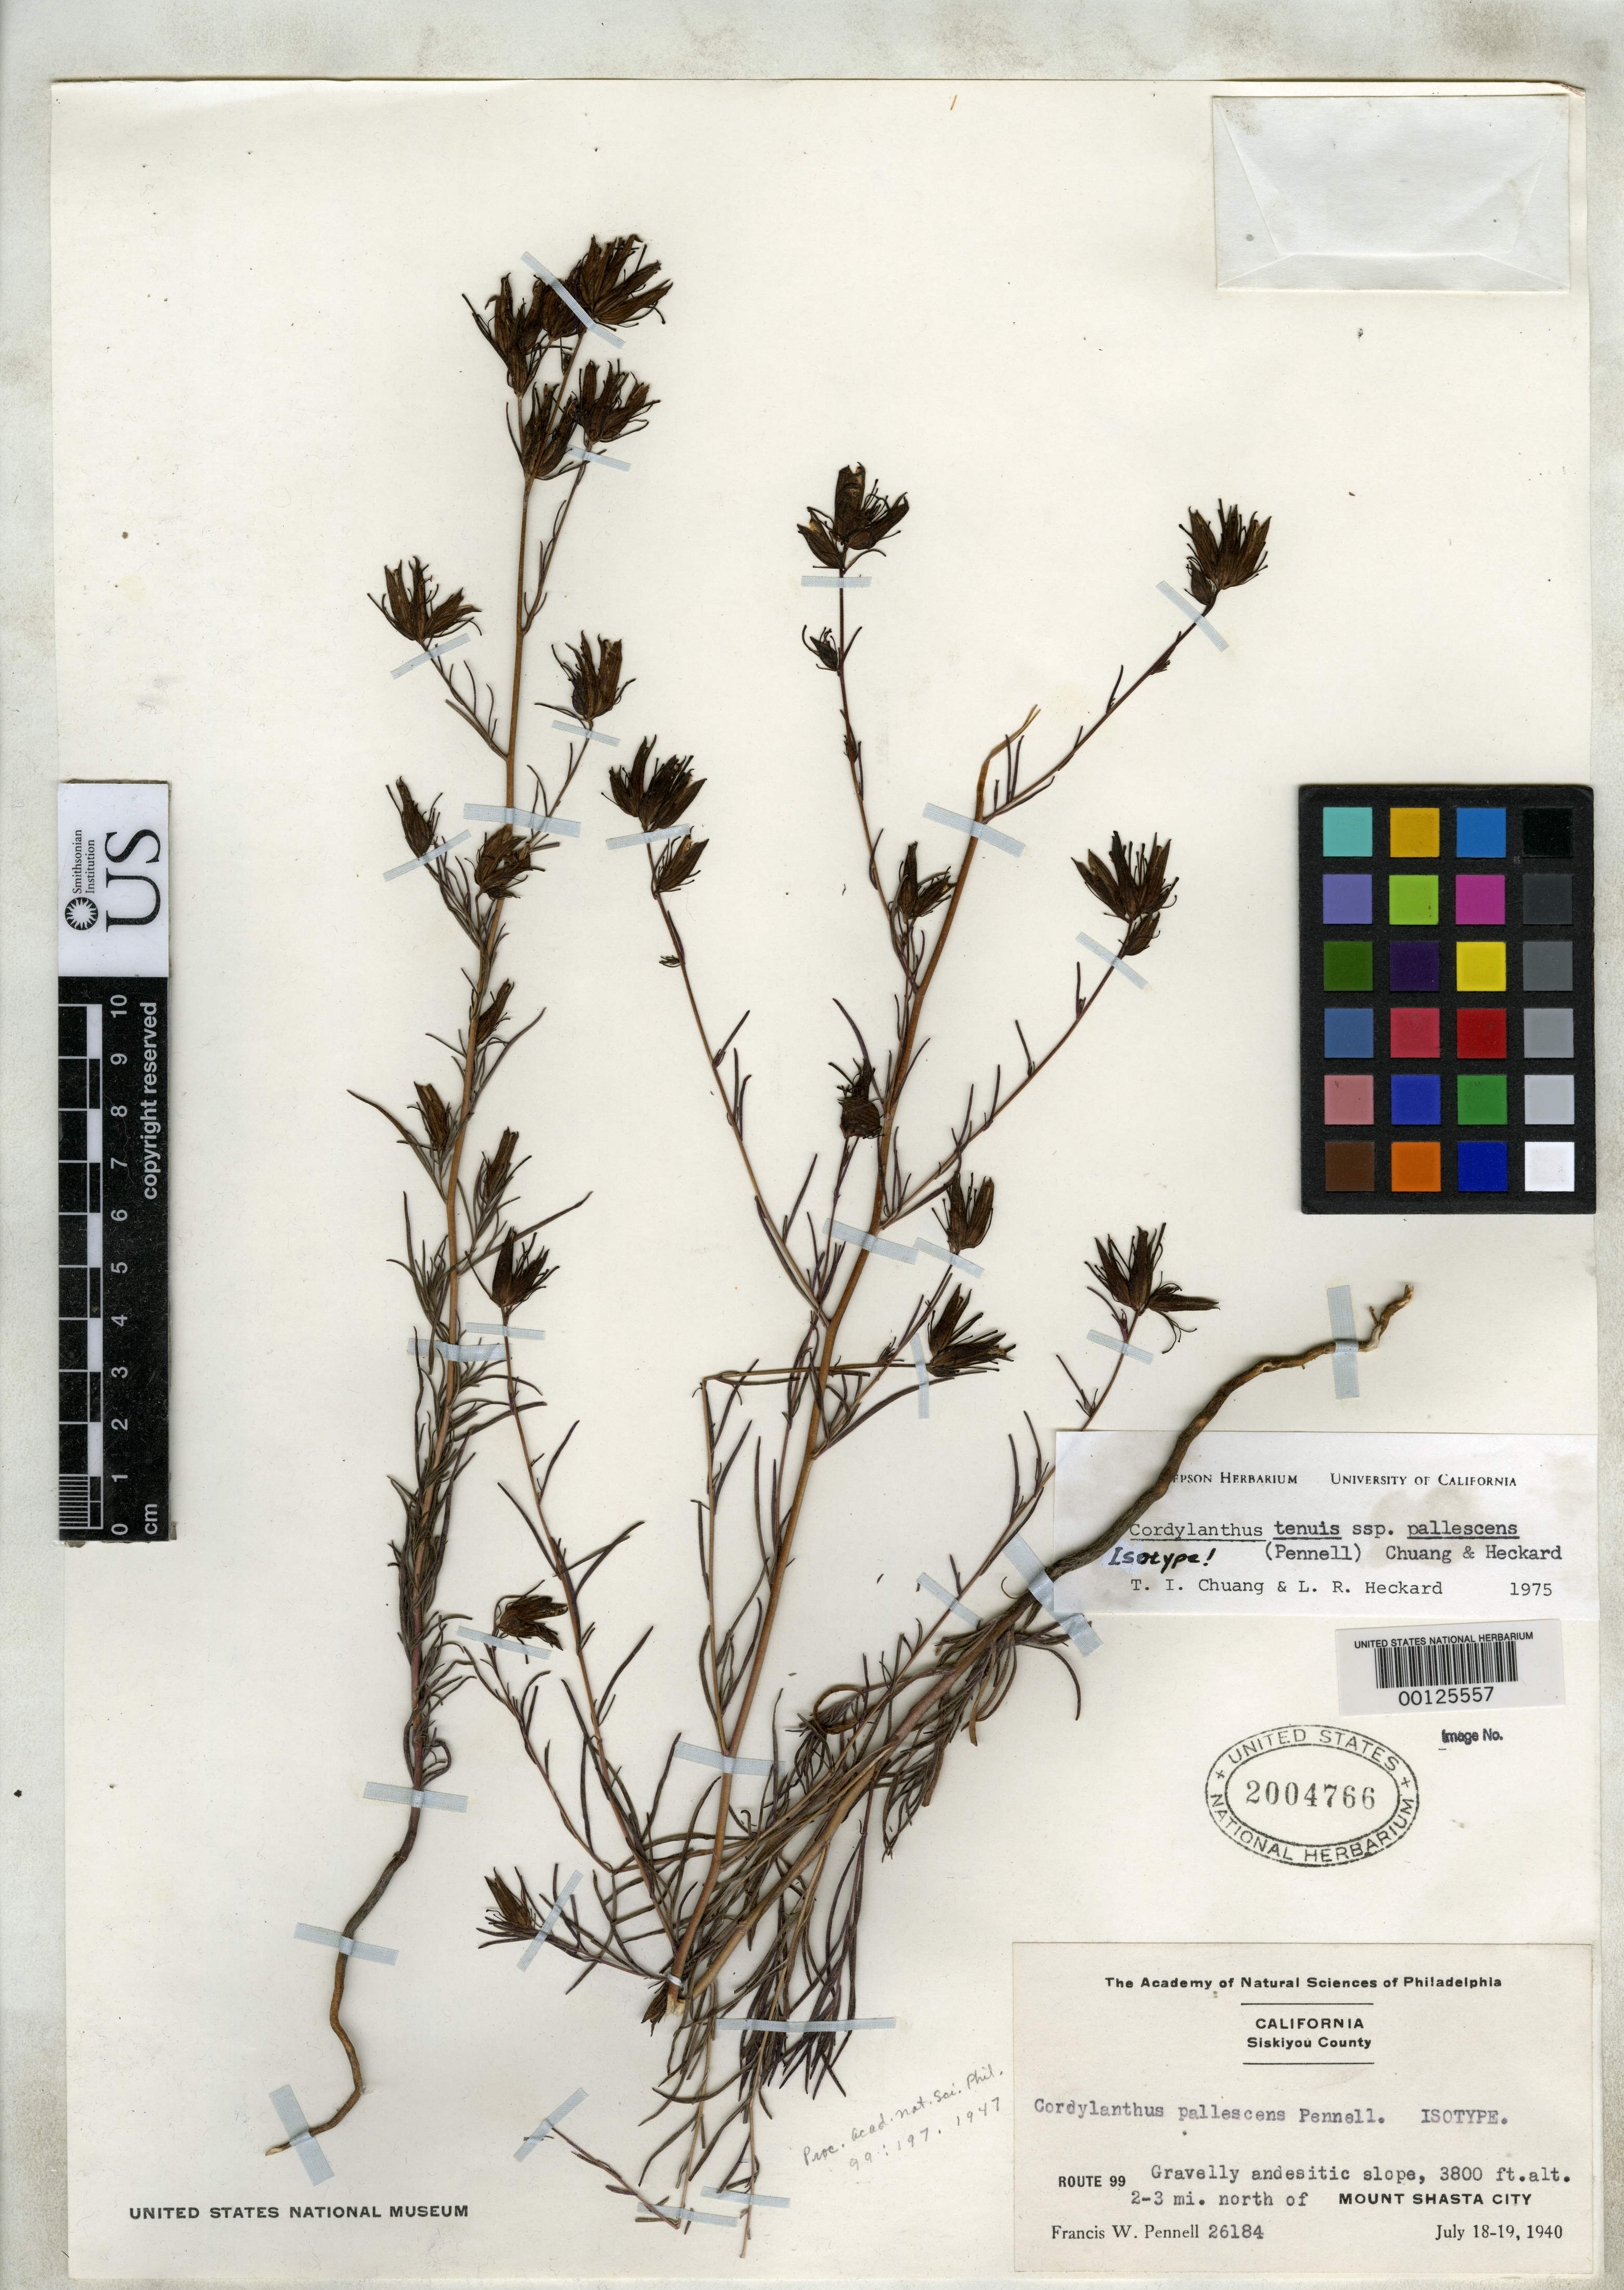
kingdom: Plantae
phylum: Tracheophyta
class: Magnoliopsida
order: Lamiales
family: Orobanchaceae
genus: Cordylanthus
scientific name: Cordylanthus pallescens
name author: Pennell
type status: Isotype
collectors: F. W. Pennell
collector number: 26184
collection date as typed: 18 Jul 1940 to 19 Jul 1940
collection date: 1940-07-18/1940-07-19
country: United States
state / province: California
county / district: Siskiyou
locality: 2-3 mi N of Mount Shasta City.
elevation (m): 1158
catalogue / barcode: US 2004766